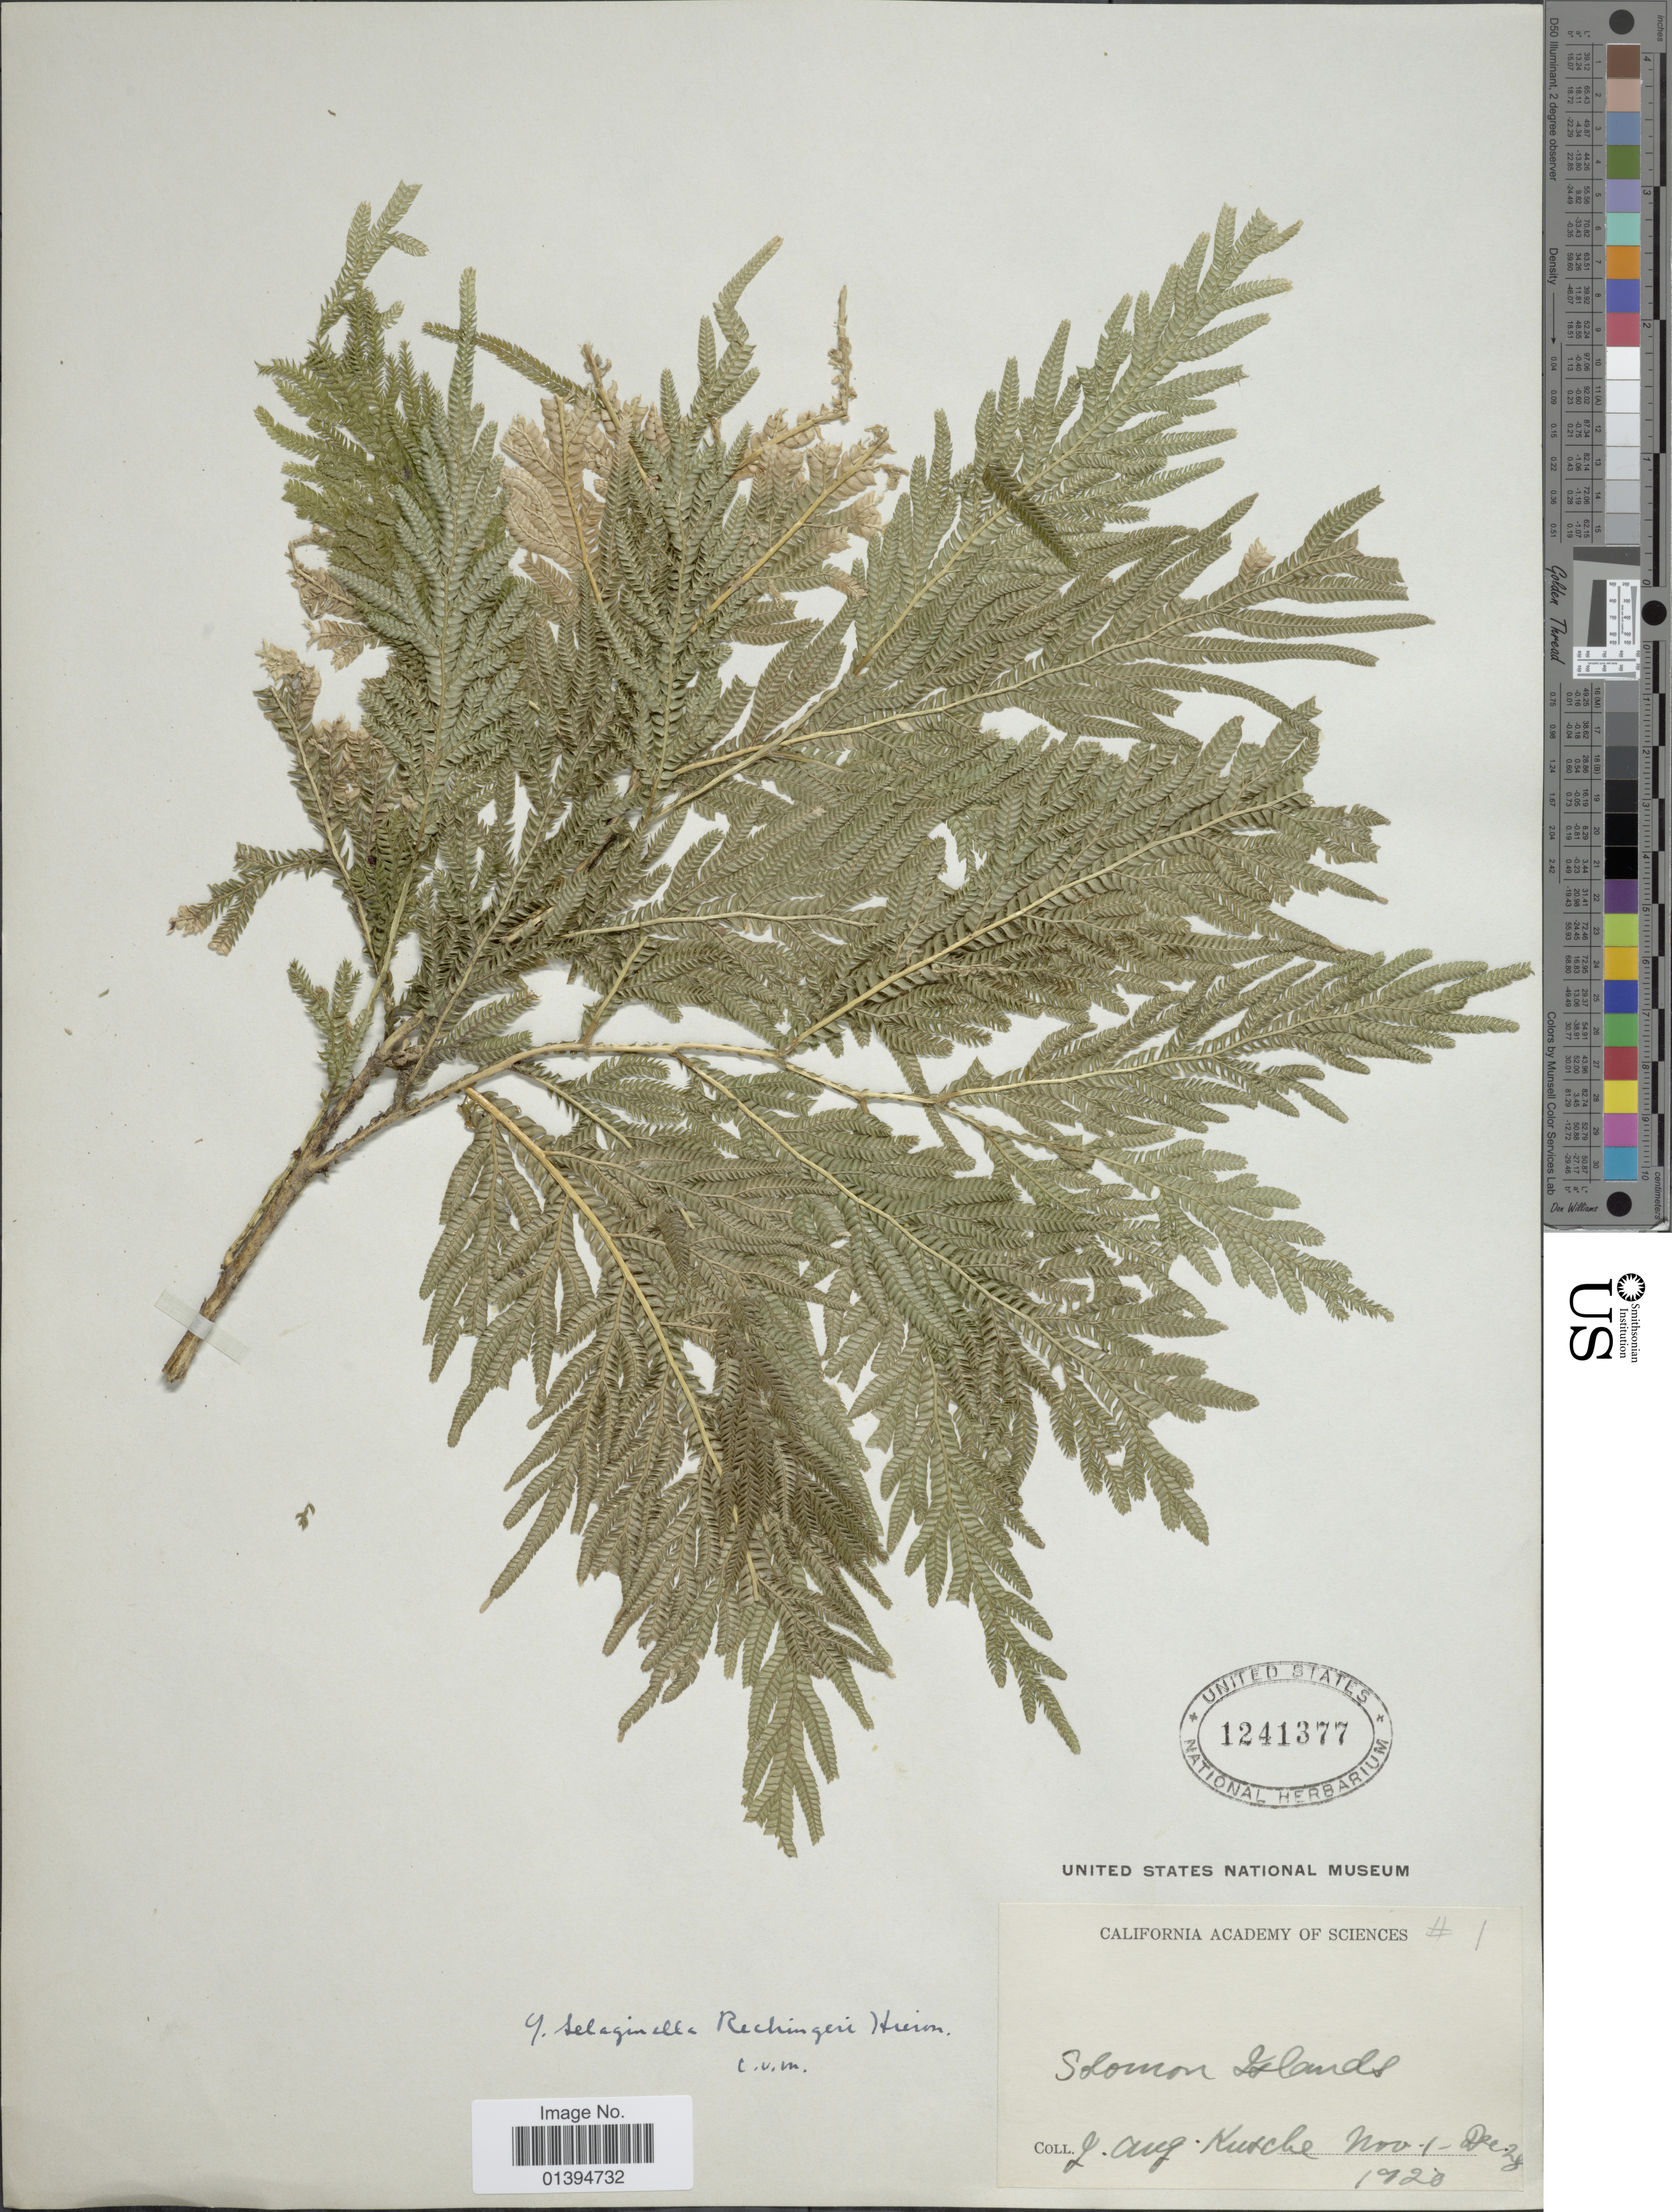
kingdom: Plantae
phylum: Tracheophyta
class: Lycopodiopsida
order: Selaginellales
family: Selaginellaceae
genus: Selaginella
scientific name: Selaginella rechingeri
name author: Hieron.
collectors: J. Kusche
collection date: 1920-11-01/1920-12-28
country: Solomon Islands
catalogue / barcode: US 1241377